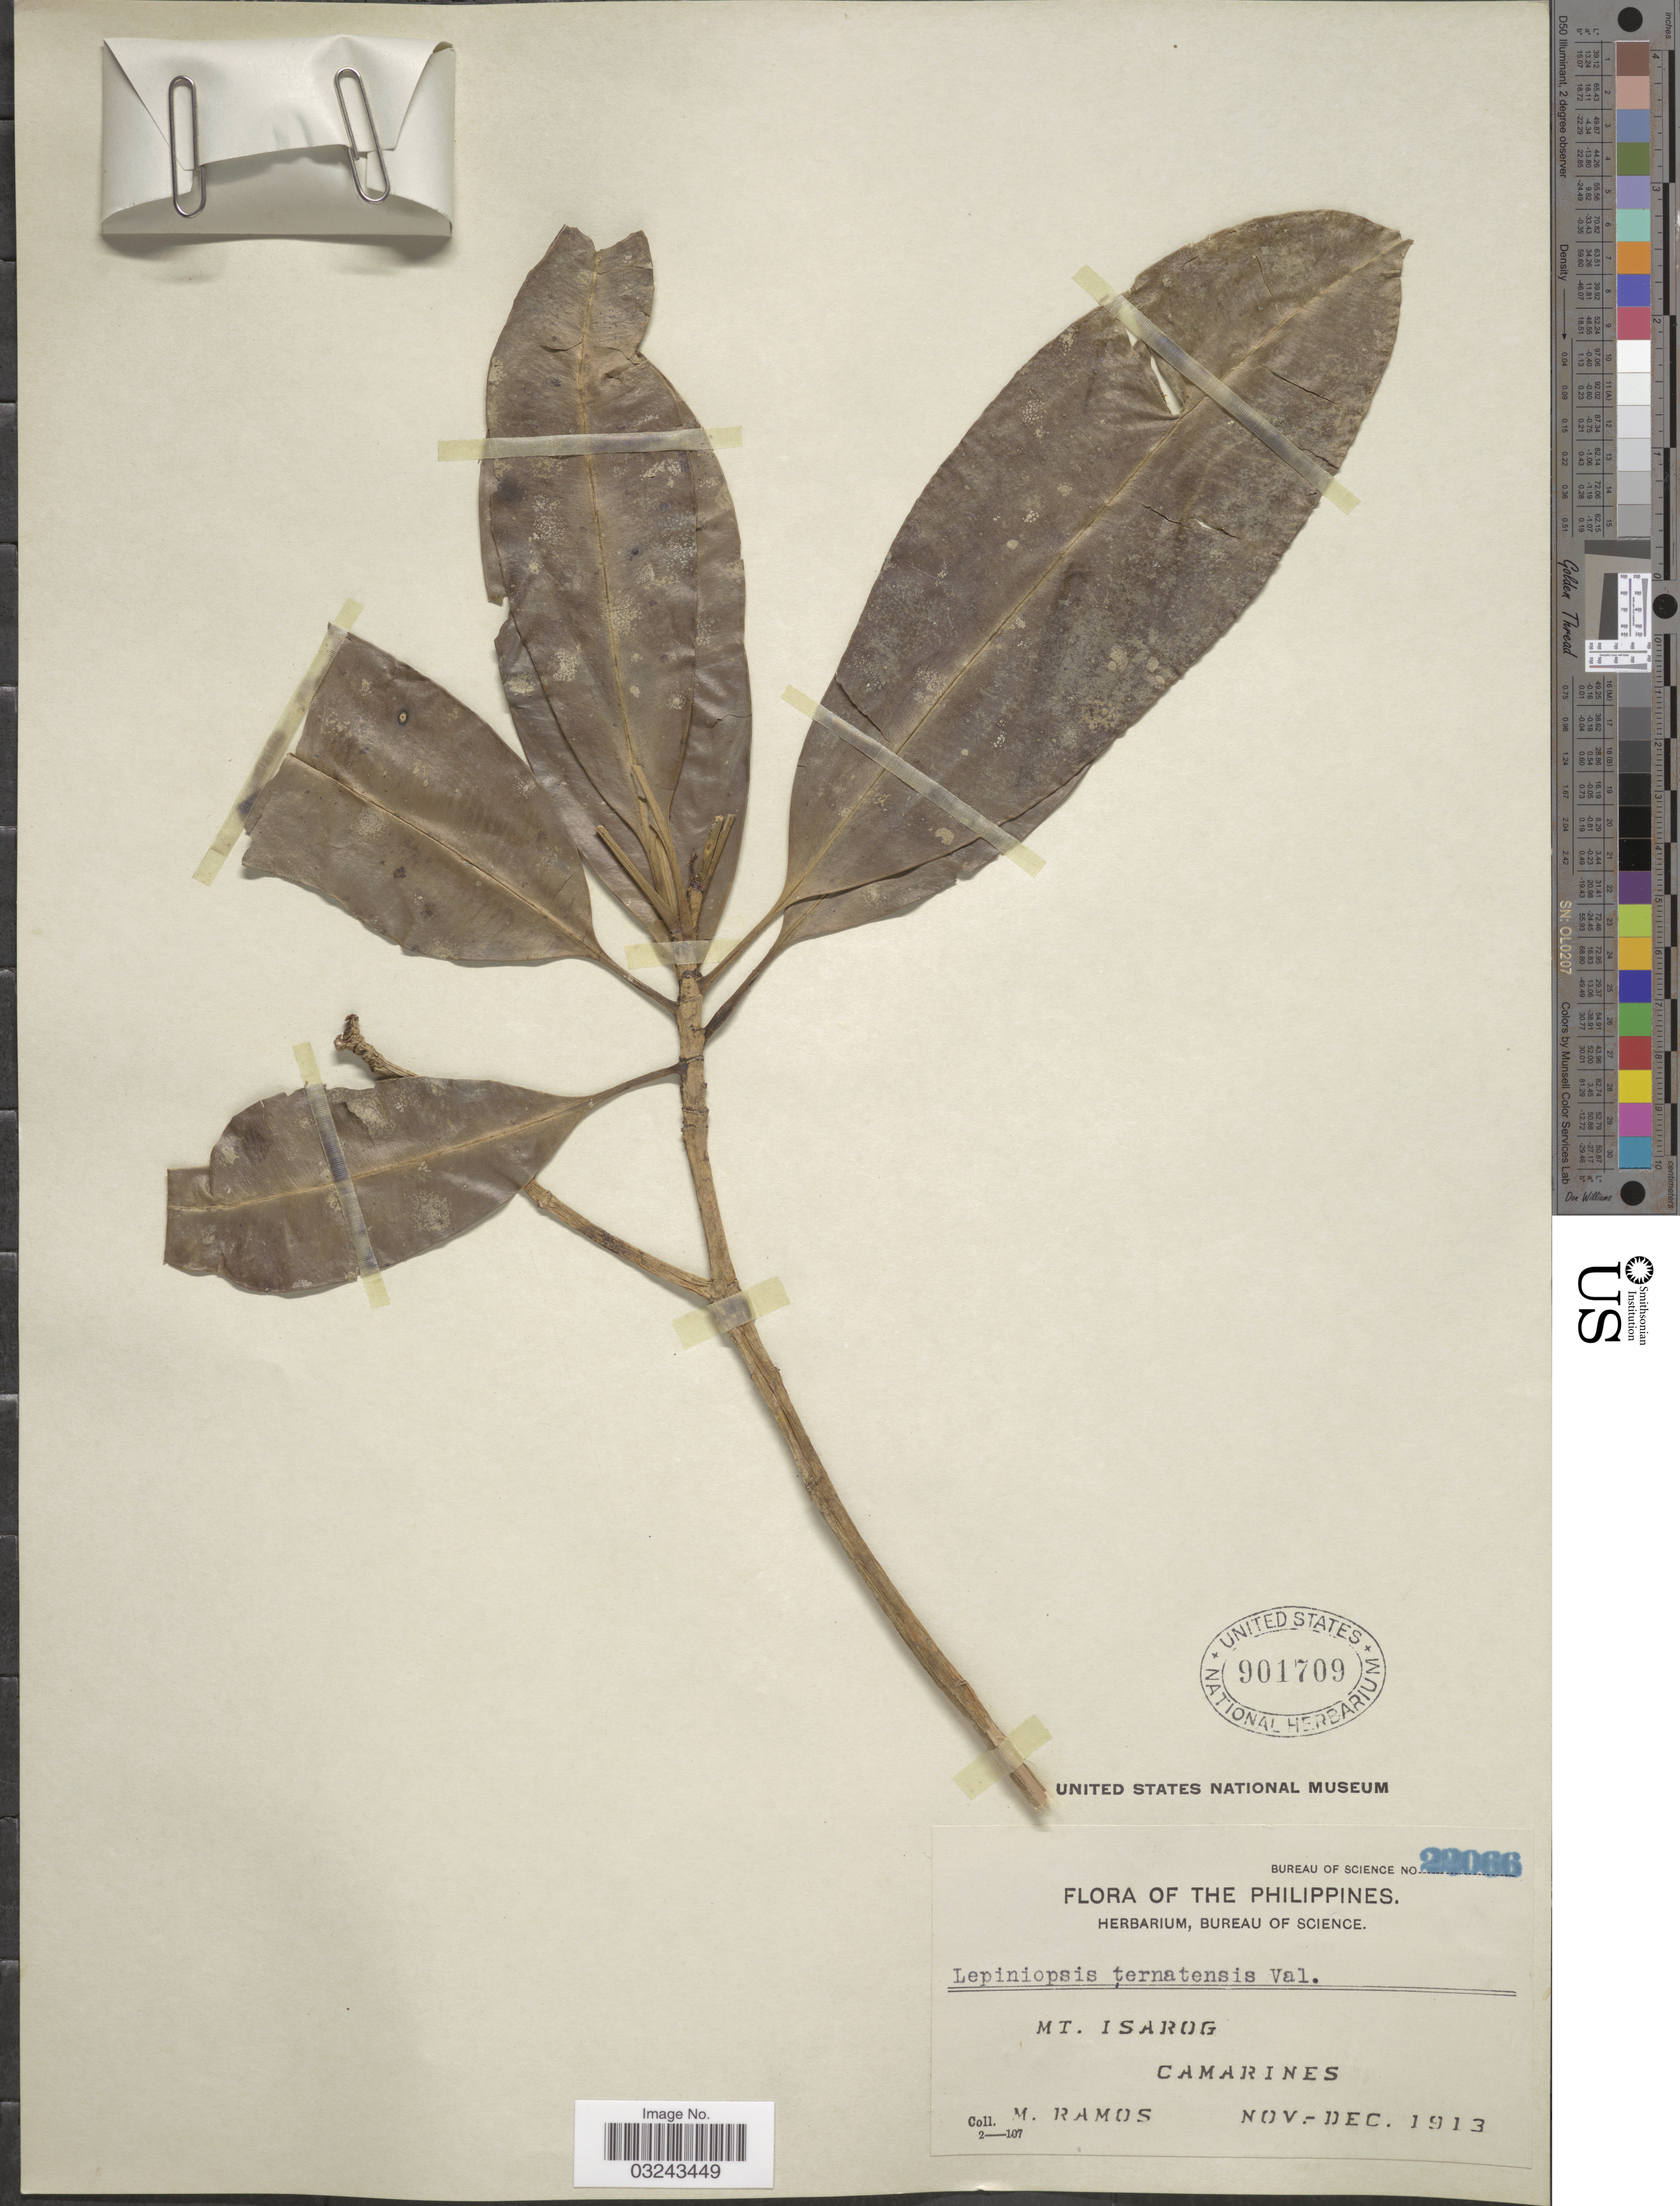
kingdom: Plantae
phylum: Tracheophyta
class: Magnoliopsida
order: Gentianales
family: Apocynaceae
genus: Lepiniopsis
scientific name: Lepiniopsis ternatensis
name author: Valeton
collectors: M. Ramos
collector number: Bureau of Science 22066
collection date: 1913-11/1913-12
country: Philippines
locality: Mt. Isarog, Camarines.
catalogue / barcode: US 901709